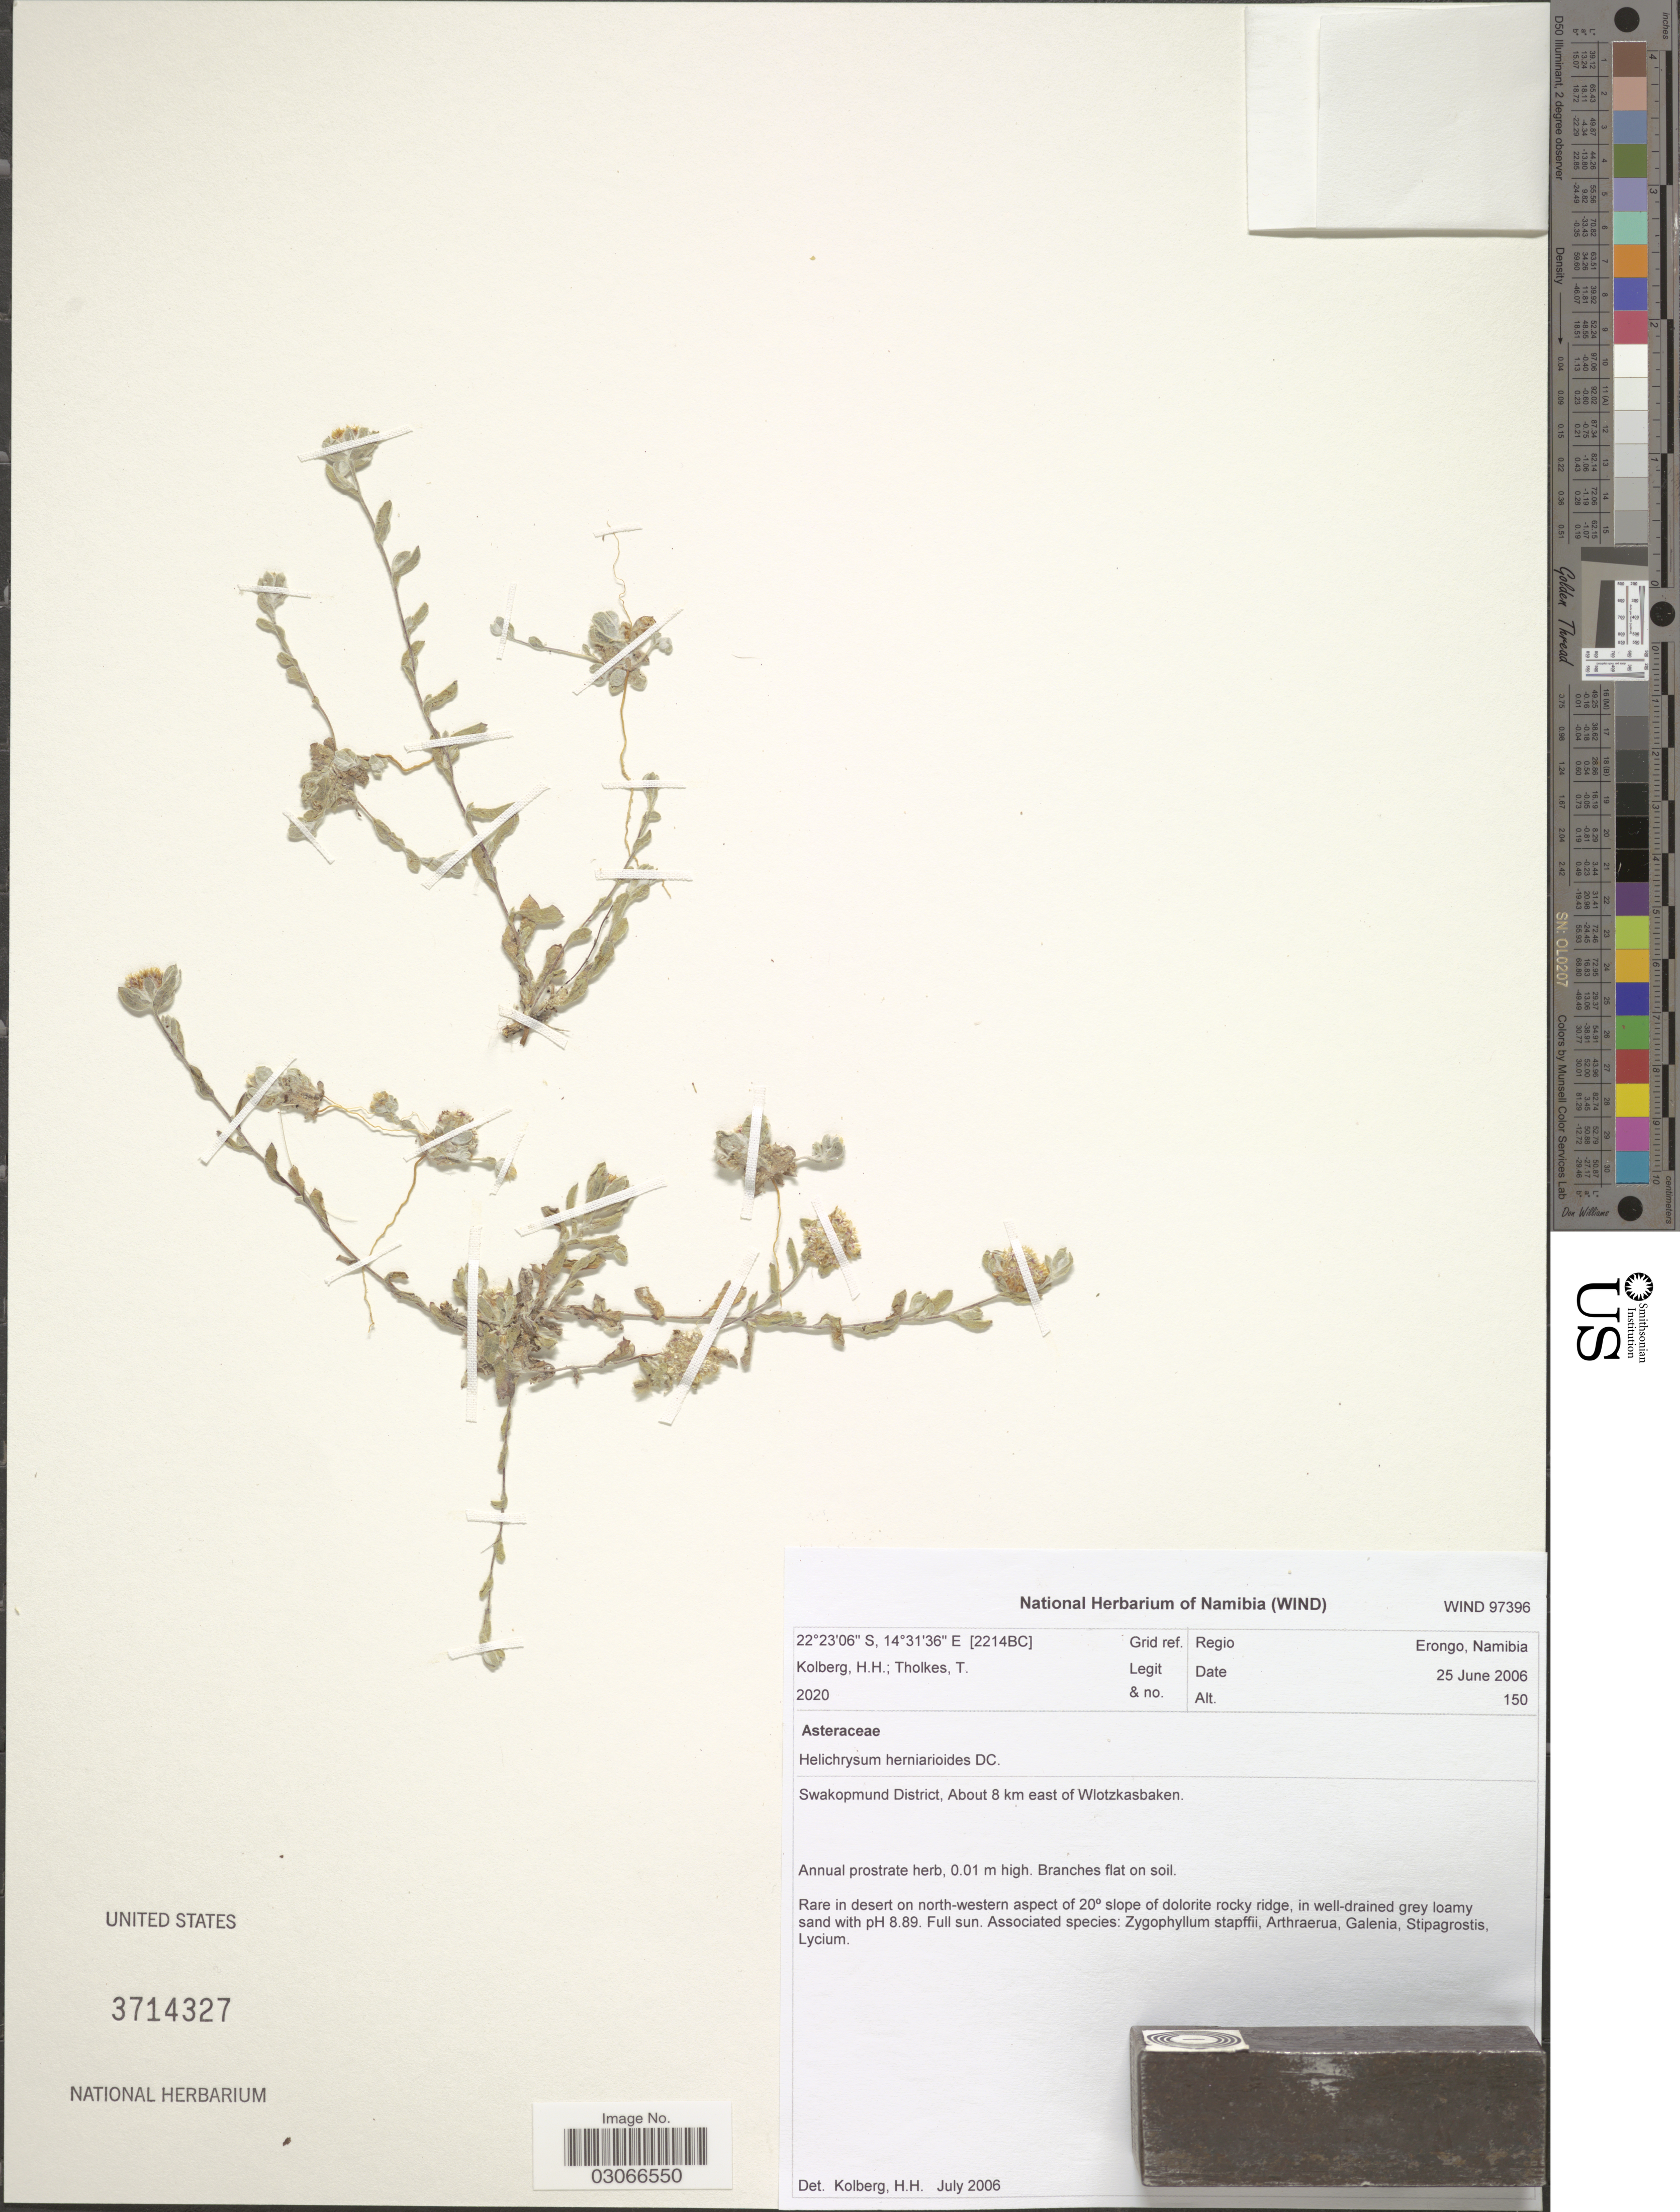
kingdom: Plantae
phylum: Tracheophyta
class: Magnoliopsida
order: Asterales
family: Asteraceae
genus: Helichrysum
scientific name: Helichrysum herniarioides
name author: DC.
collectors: H. H. Kolberg & T. Tholkes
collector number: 2020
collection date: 2006-06-25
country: Namibia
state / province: Erongo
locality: [2214BC] Grid ref. Regio Erongo. Swakopmund District, About 8 km east of Wlotzkasbaken.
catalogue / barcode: US 3714327